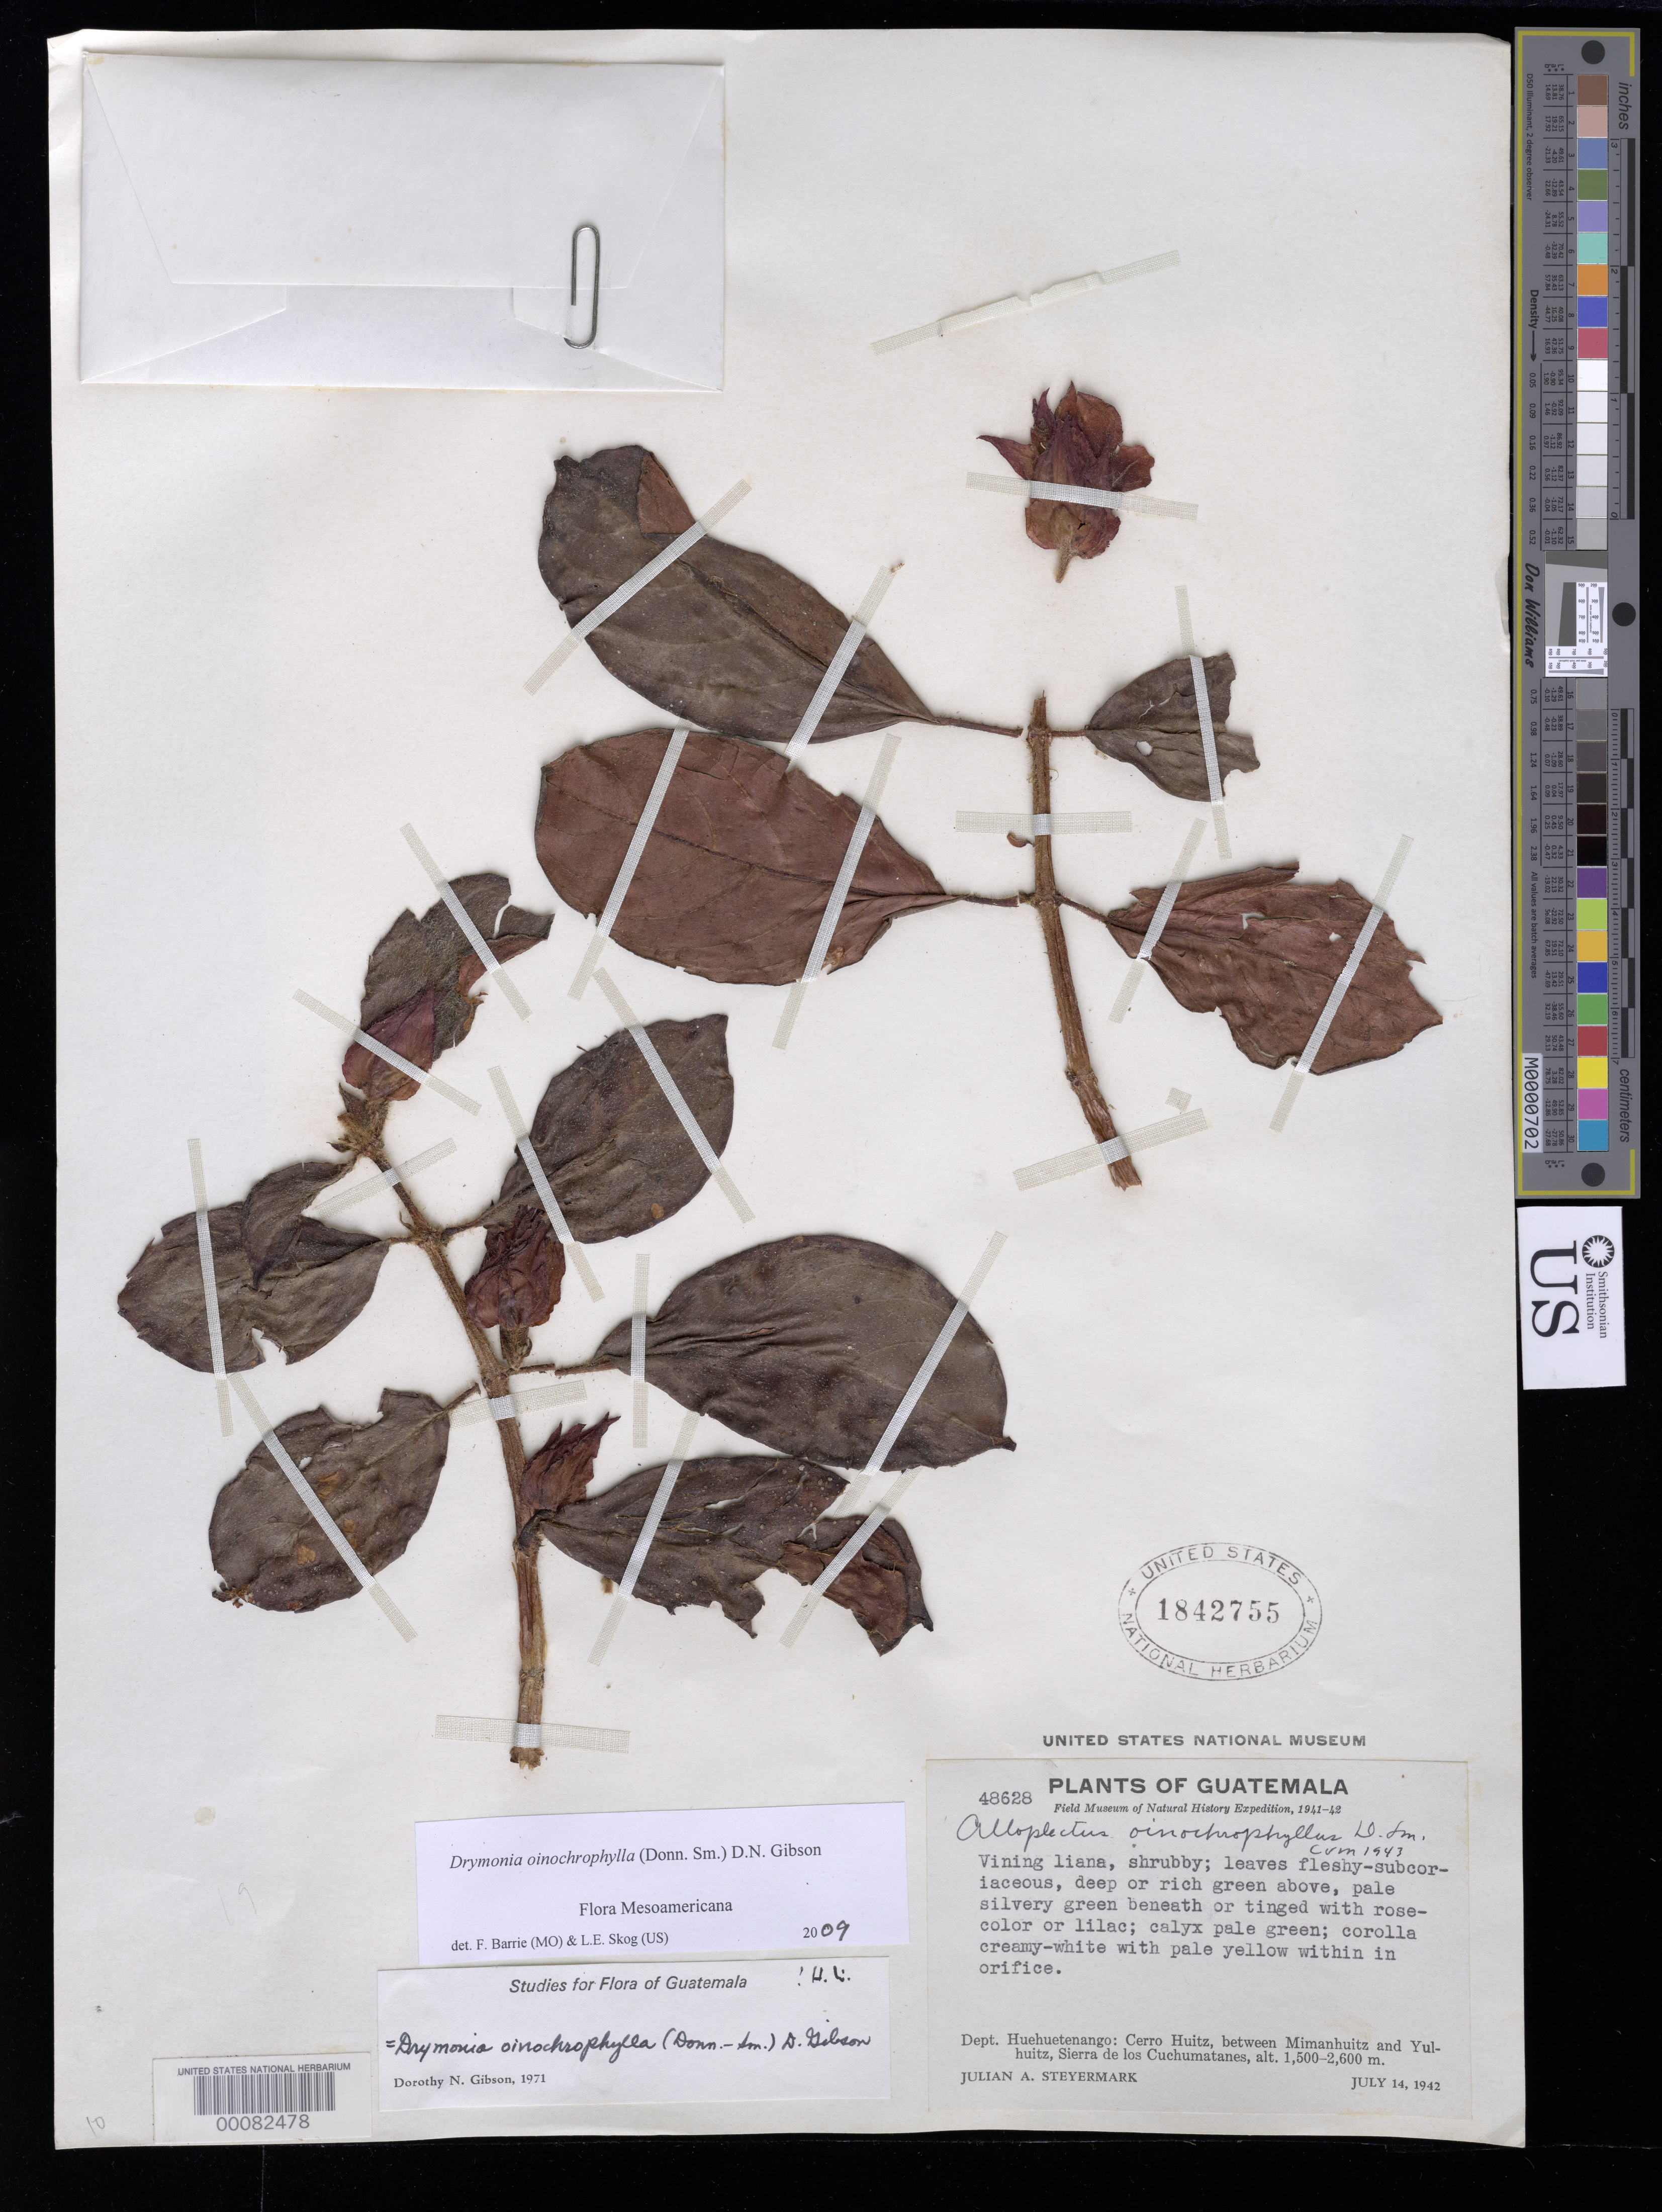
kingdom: Plantae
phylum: Tracheophyta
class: Magnoliopsida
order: Lamiales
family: Gesneriaceae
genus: Drymonia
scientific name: Drymonia oinochrophylla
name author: (Donn. Sm.) D.N. Gibson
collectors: J. Steyermark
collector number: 48628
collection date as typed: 14 Jul 1942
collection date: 1942-07-14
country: Guatemala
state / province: Huehuetenango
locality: Cerro Huitz, between Mimahuitz and Yulhuitz, Sierra de Los Cuchumatanes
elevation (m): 1500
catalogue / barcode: US 1842755